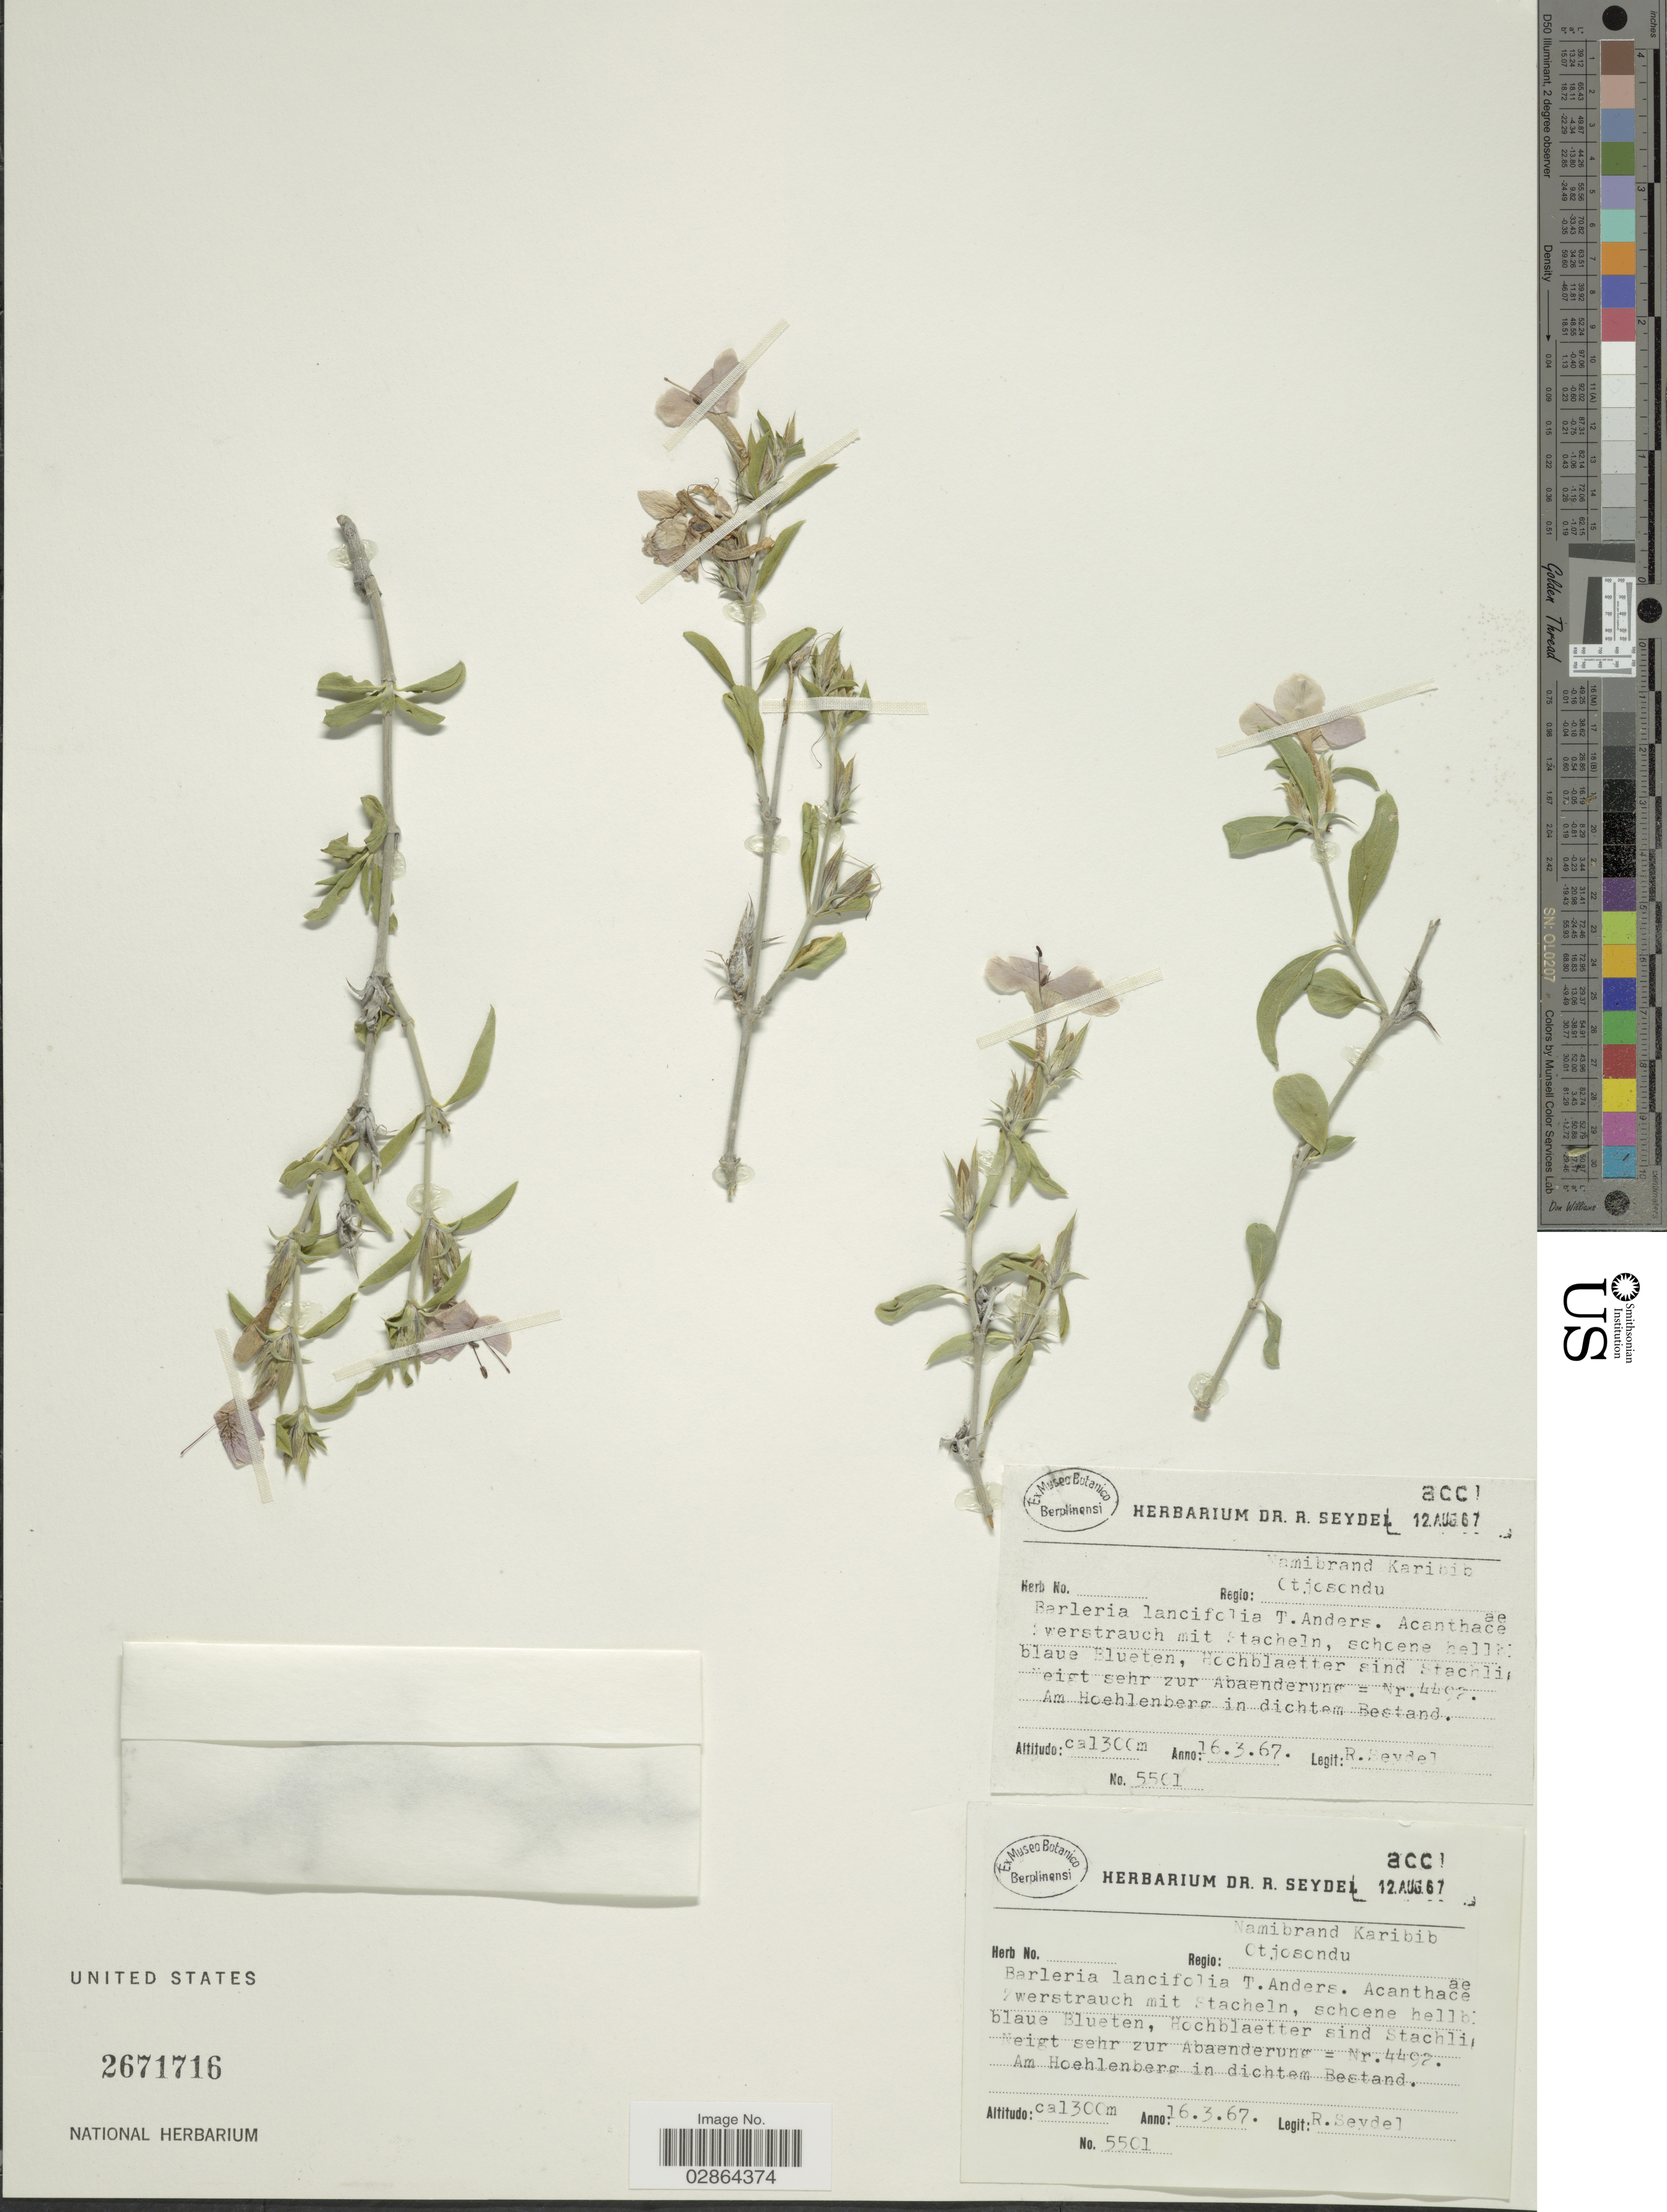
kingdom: Plantae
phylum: Tracheophyta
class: Magnoliopsida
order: Lamiales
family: Acanthaceae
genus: Barleria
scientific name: Barleria lancifolia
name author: T. Anderson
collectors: R. Seydel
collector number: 5501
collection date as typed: Transcribed d/m/y: 16/3/67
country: Namibia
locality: Regio: Namibrand Karibib Otjosondu.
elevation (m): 1300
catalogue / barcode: US 2671716